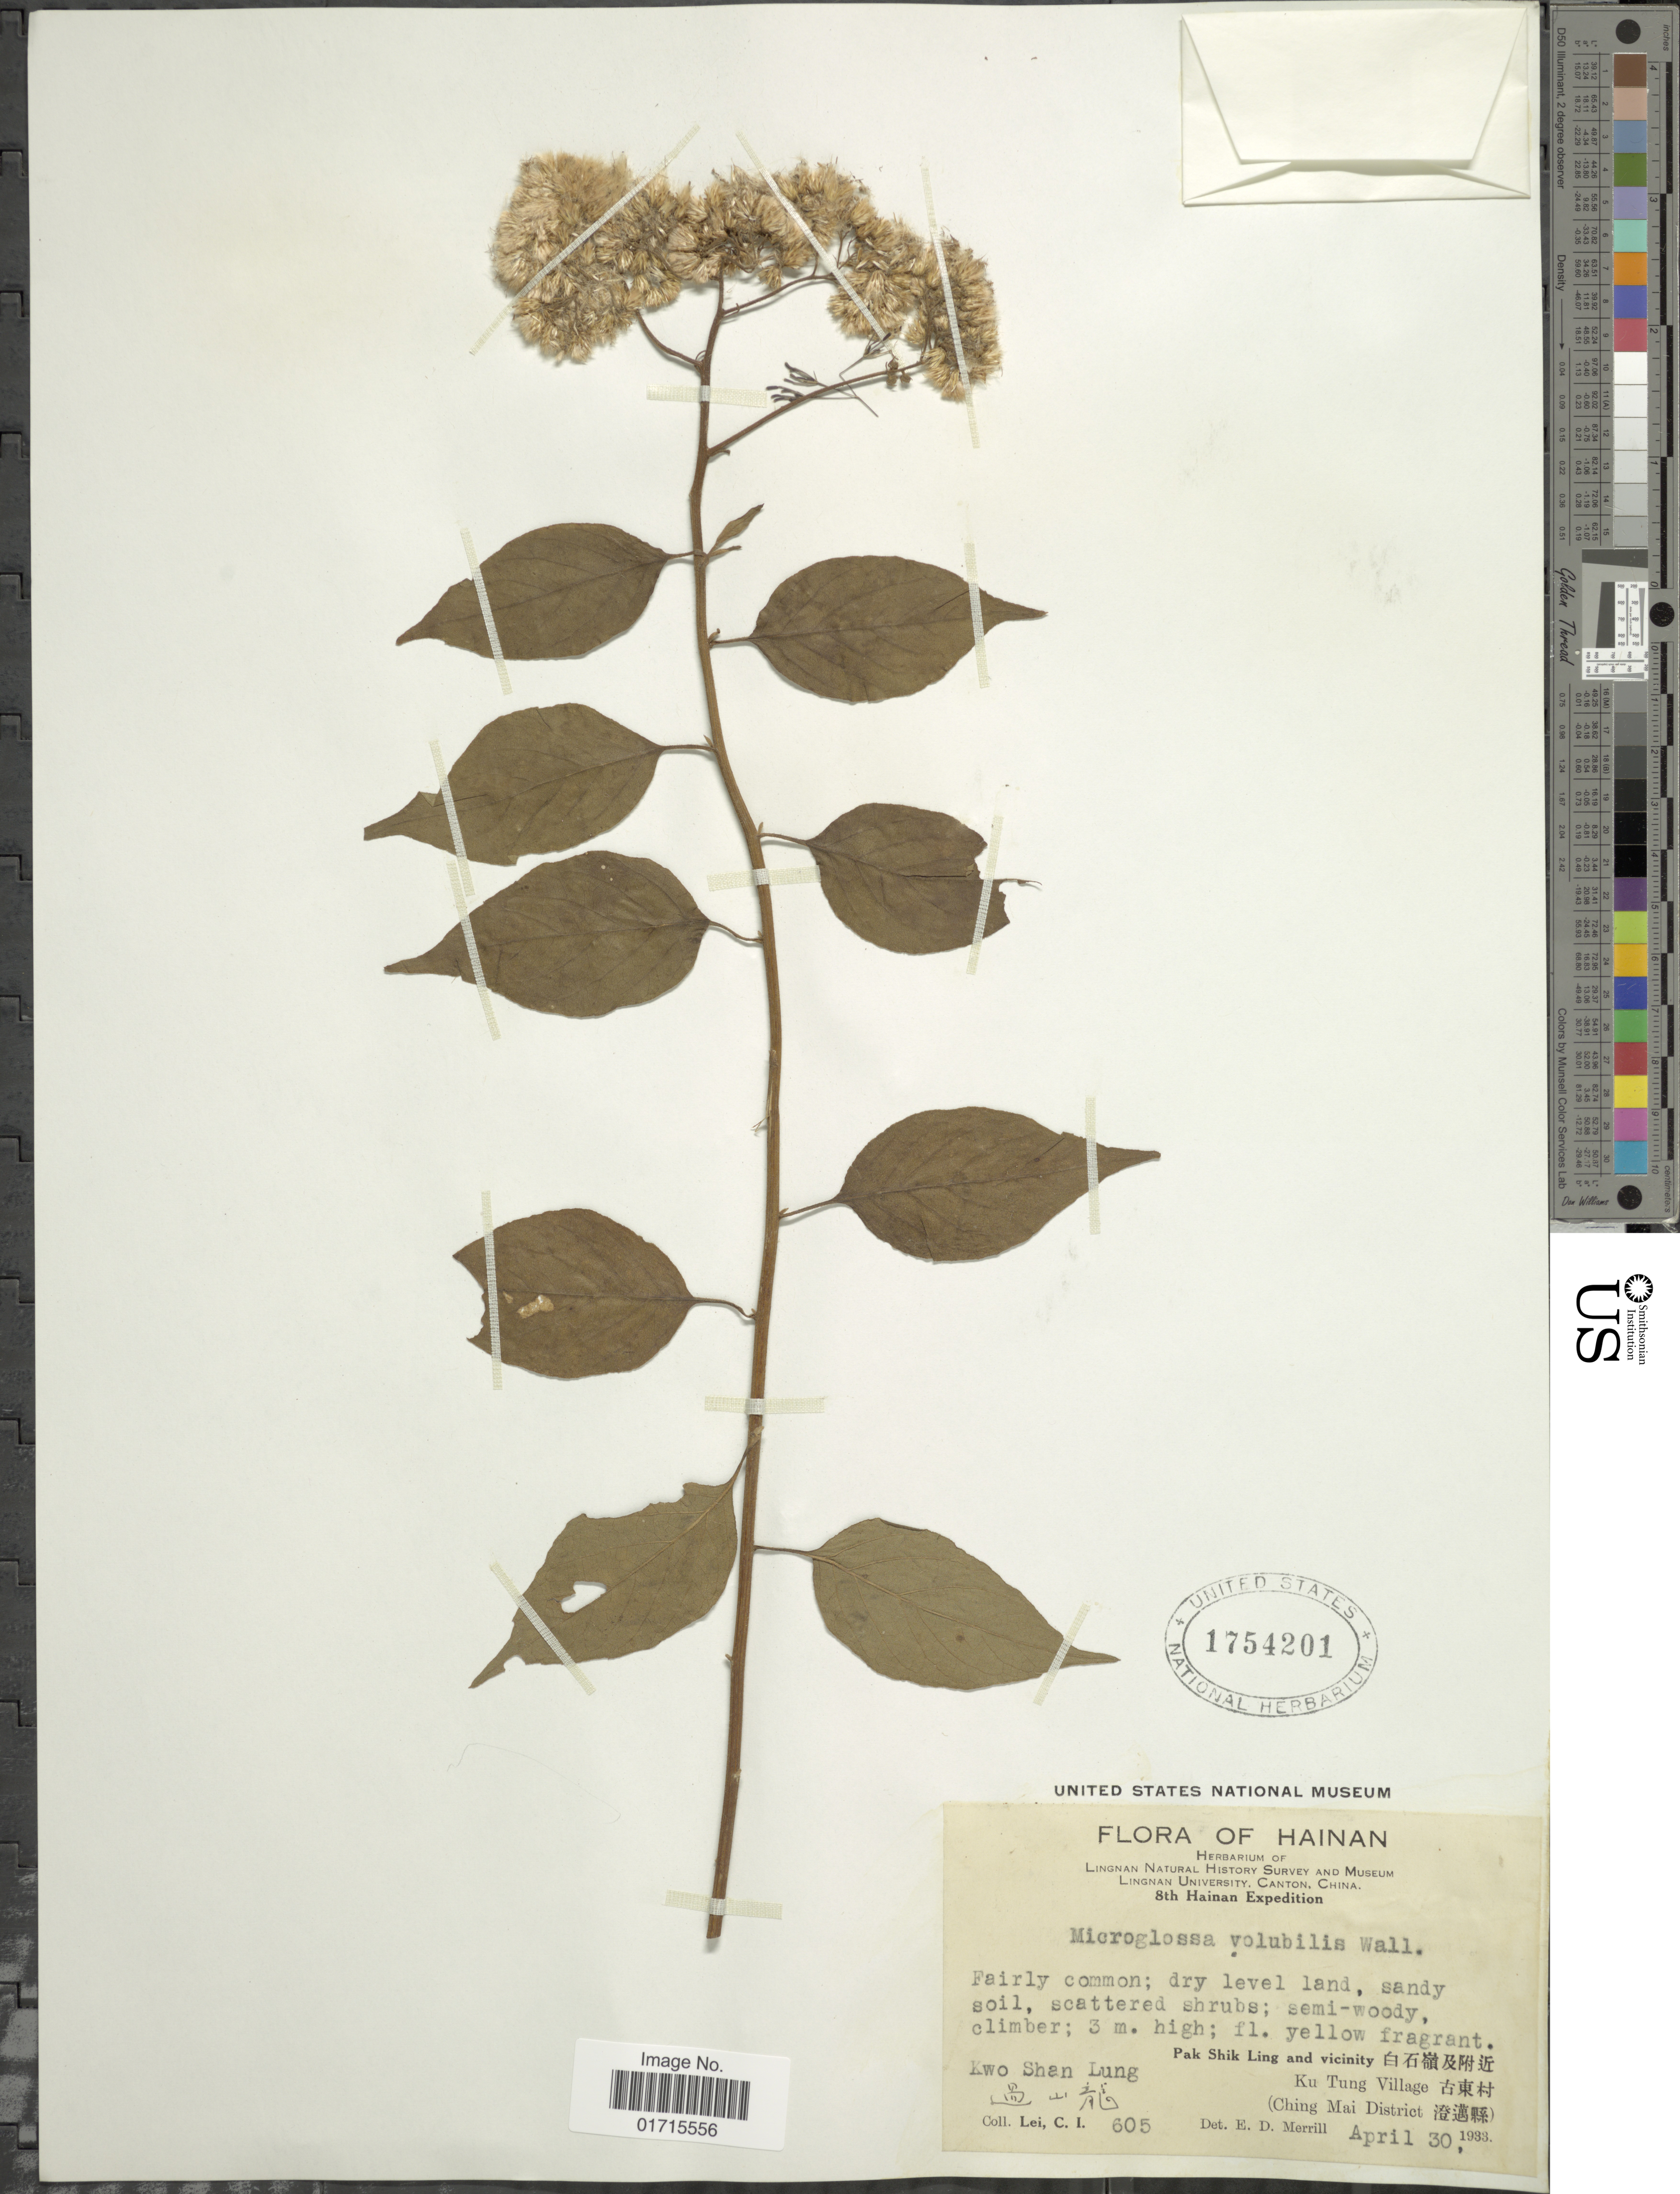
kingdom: Plantae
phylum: Tracheophyta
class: Magnoliopsida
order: Asterales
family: Asteraceae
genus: Microglossa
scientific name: Microglossa pyrifolia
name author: (Lam.) Kuntze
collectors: C. I. Lei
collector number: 605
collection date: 1933-04-30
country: China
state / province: Hainan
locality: Hainan. Pak Shik Ling and vicinity Ku Tung Village (Ching Mai District)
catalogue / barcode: US 1754201